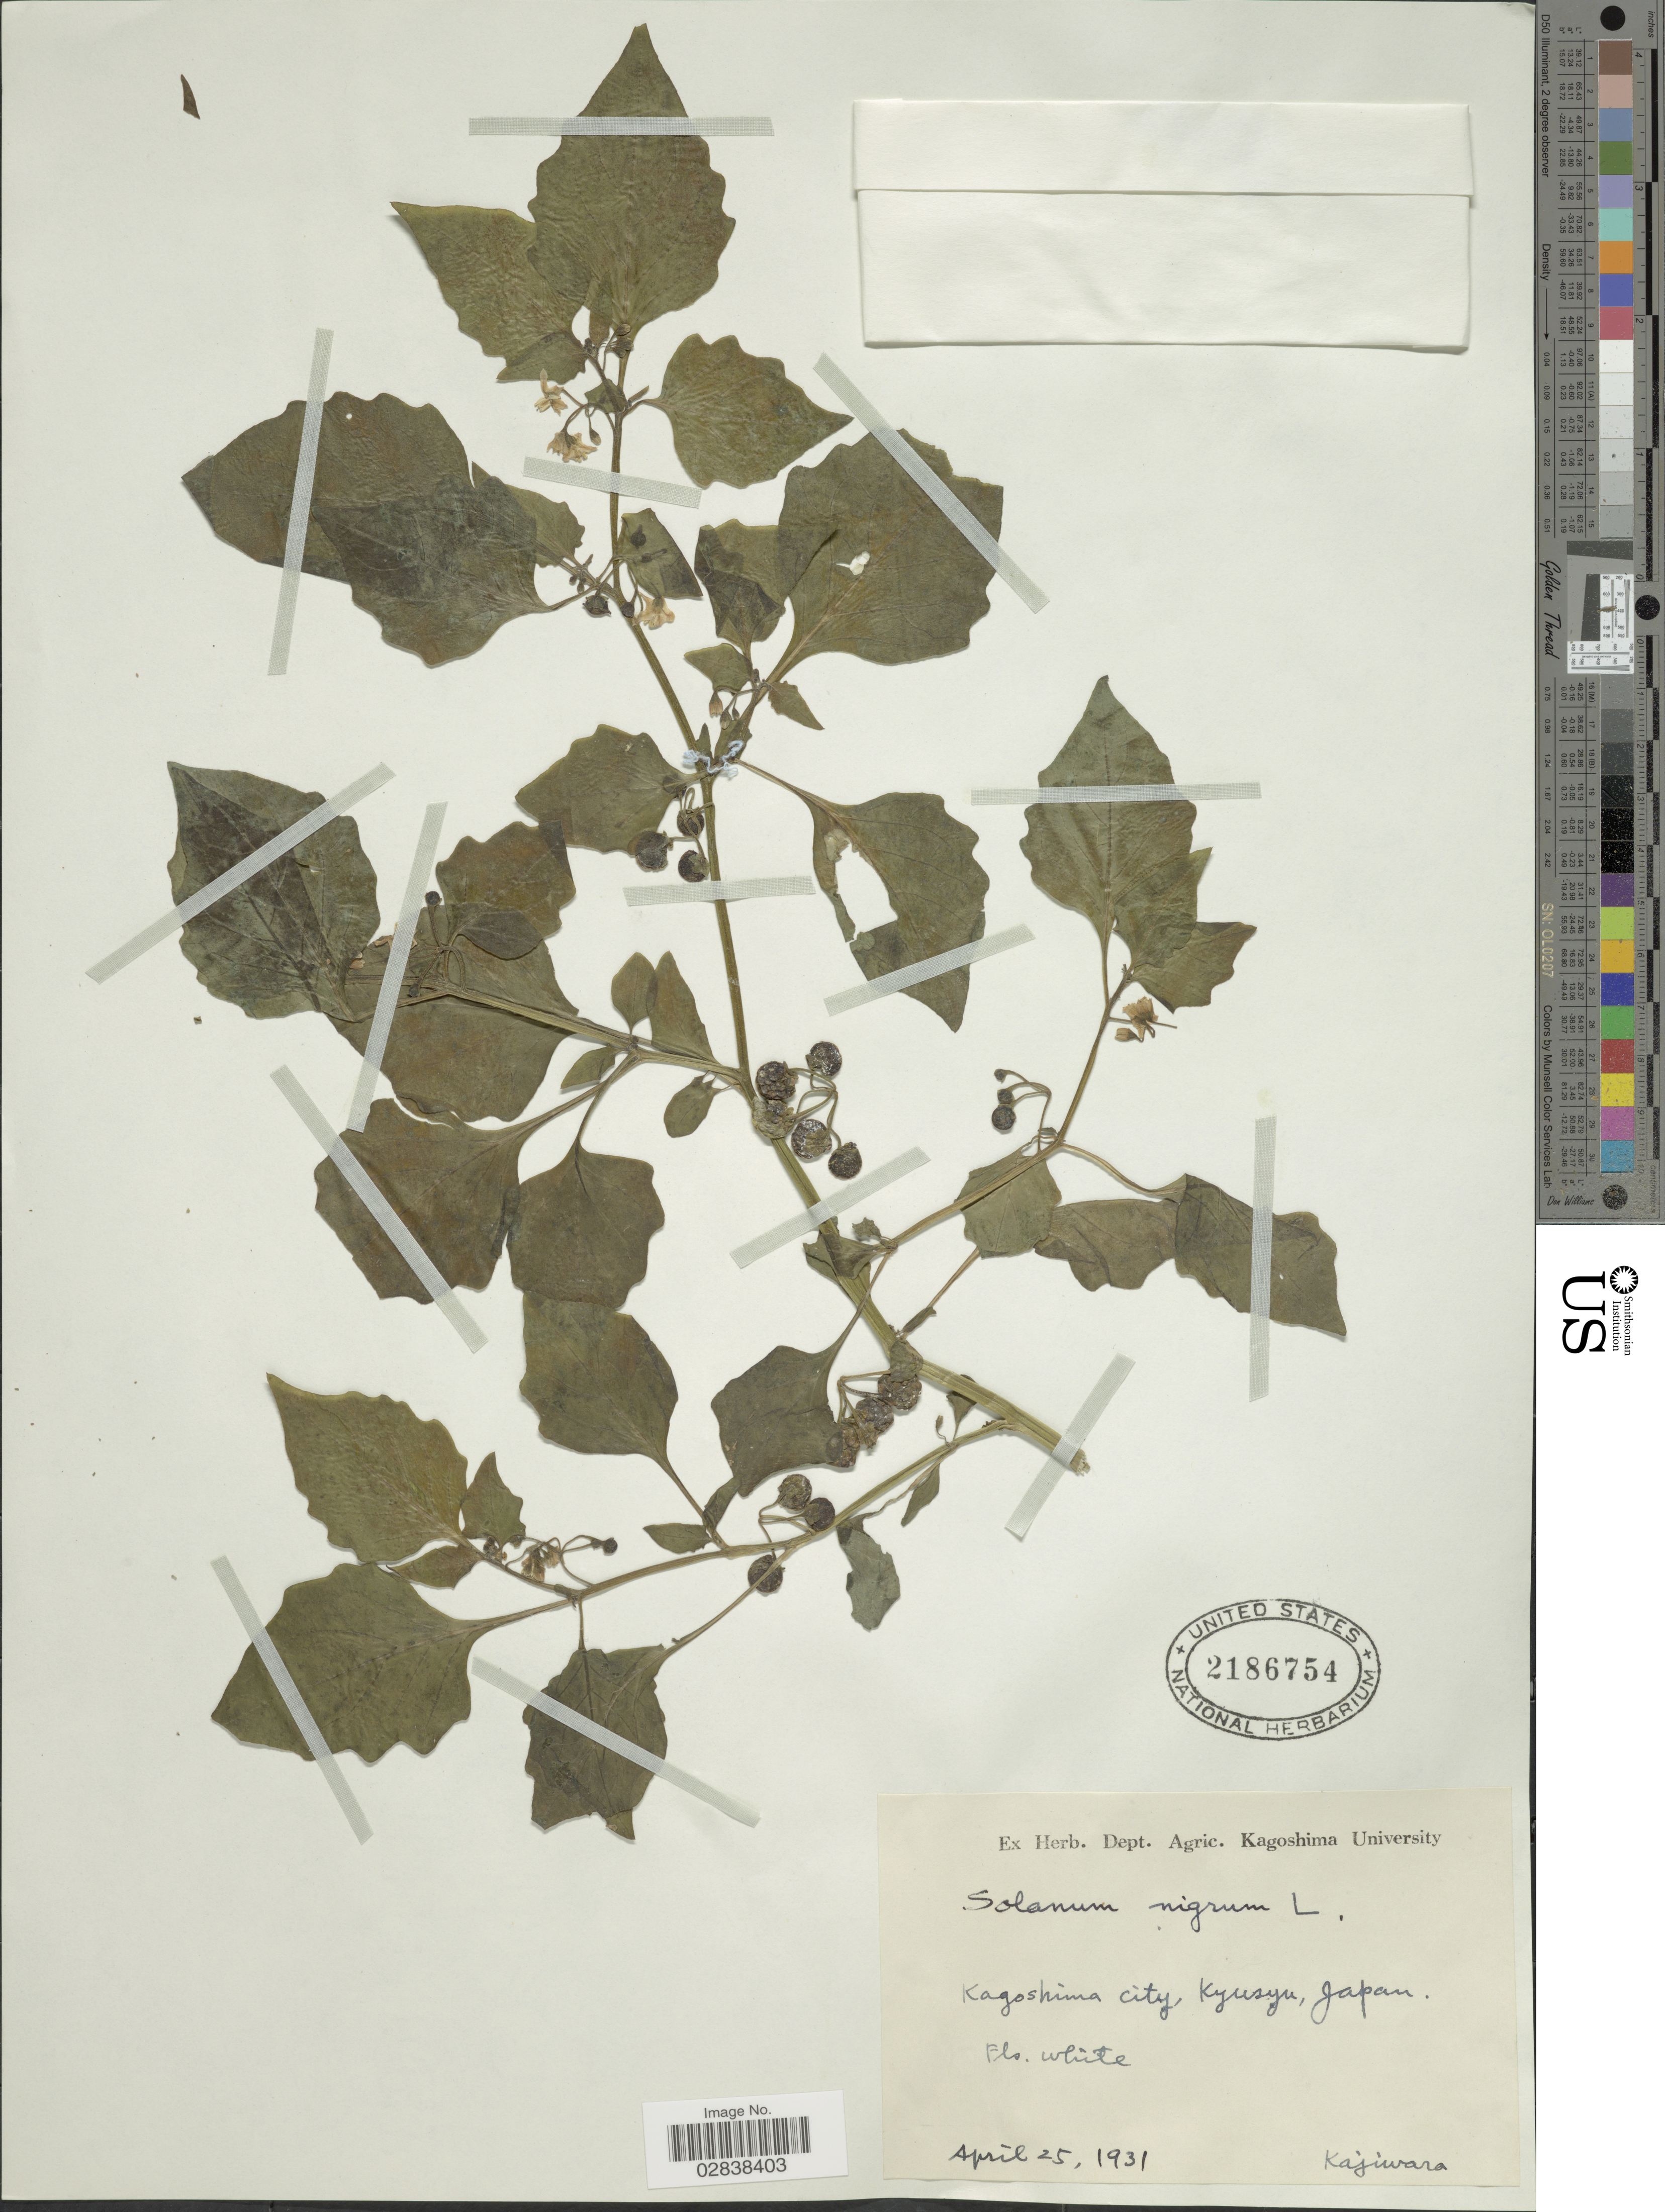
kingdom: Plantae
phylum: Tracheophyta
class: Magnoliopsida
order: Solanales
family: Solanaceae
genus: Solanum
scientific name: Solanum nigrum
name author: L.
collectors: Kajiwara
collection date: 1931-04-25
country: Japan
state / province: Kagosima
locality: Kagoshima City, Kyusyu.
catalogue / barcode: US 2186754